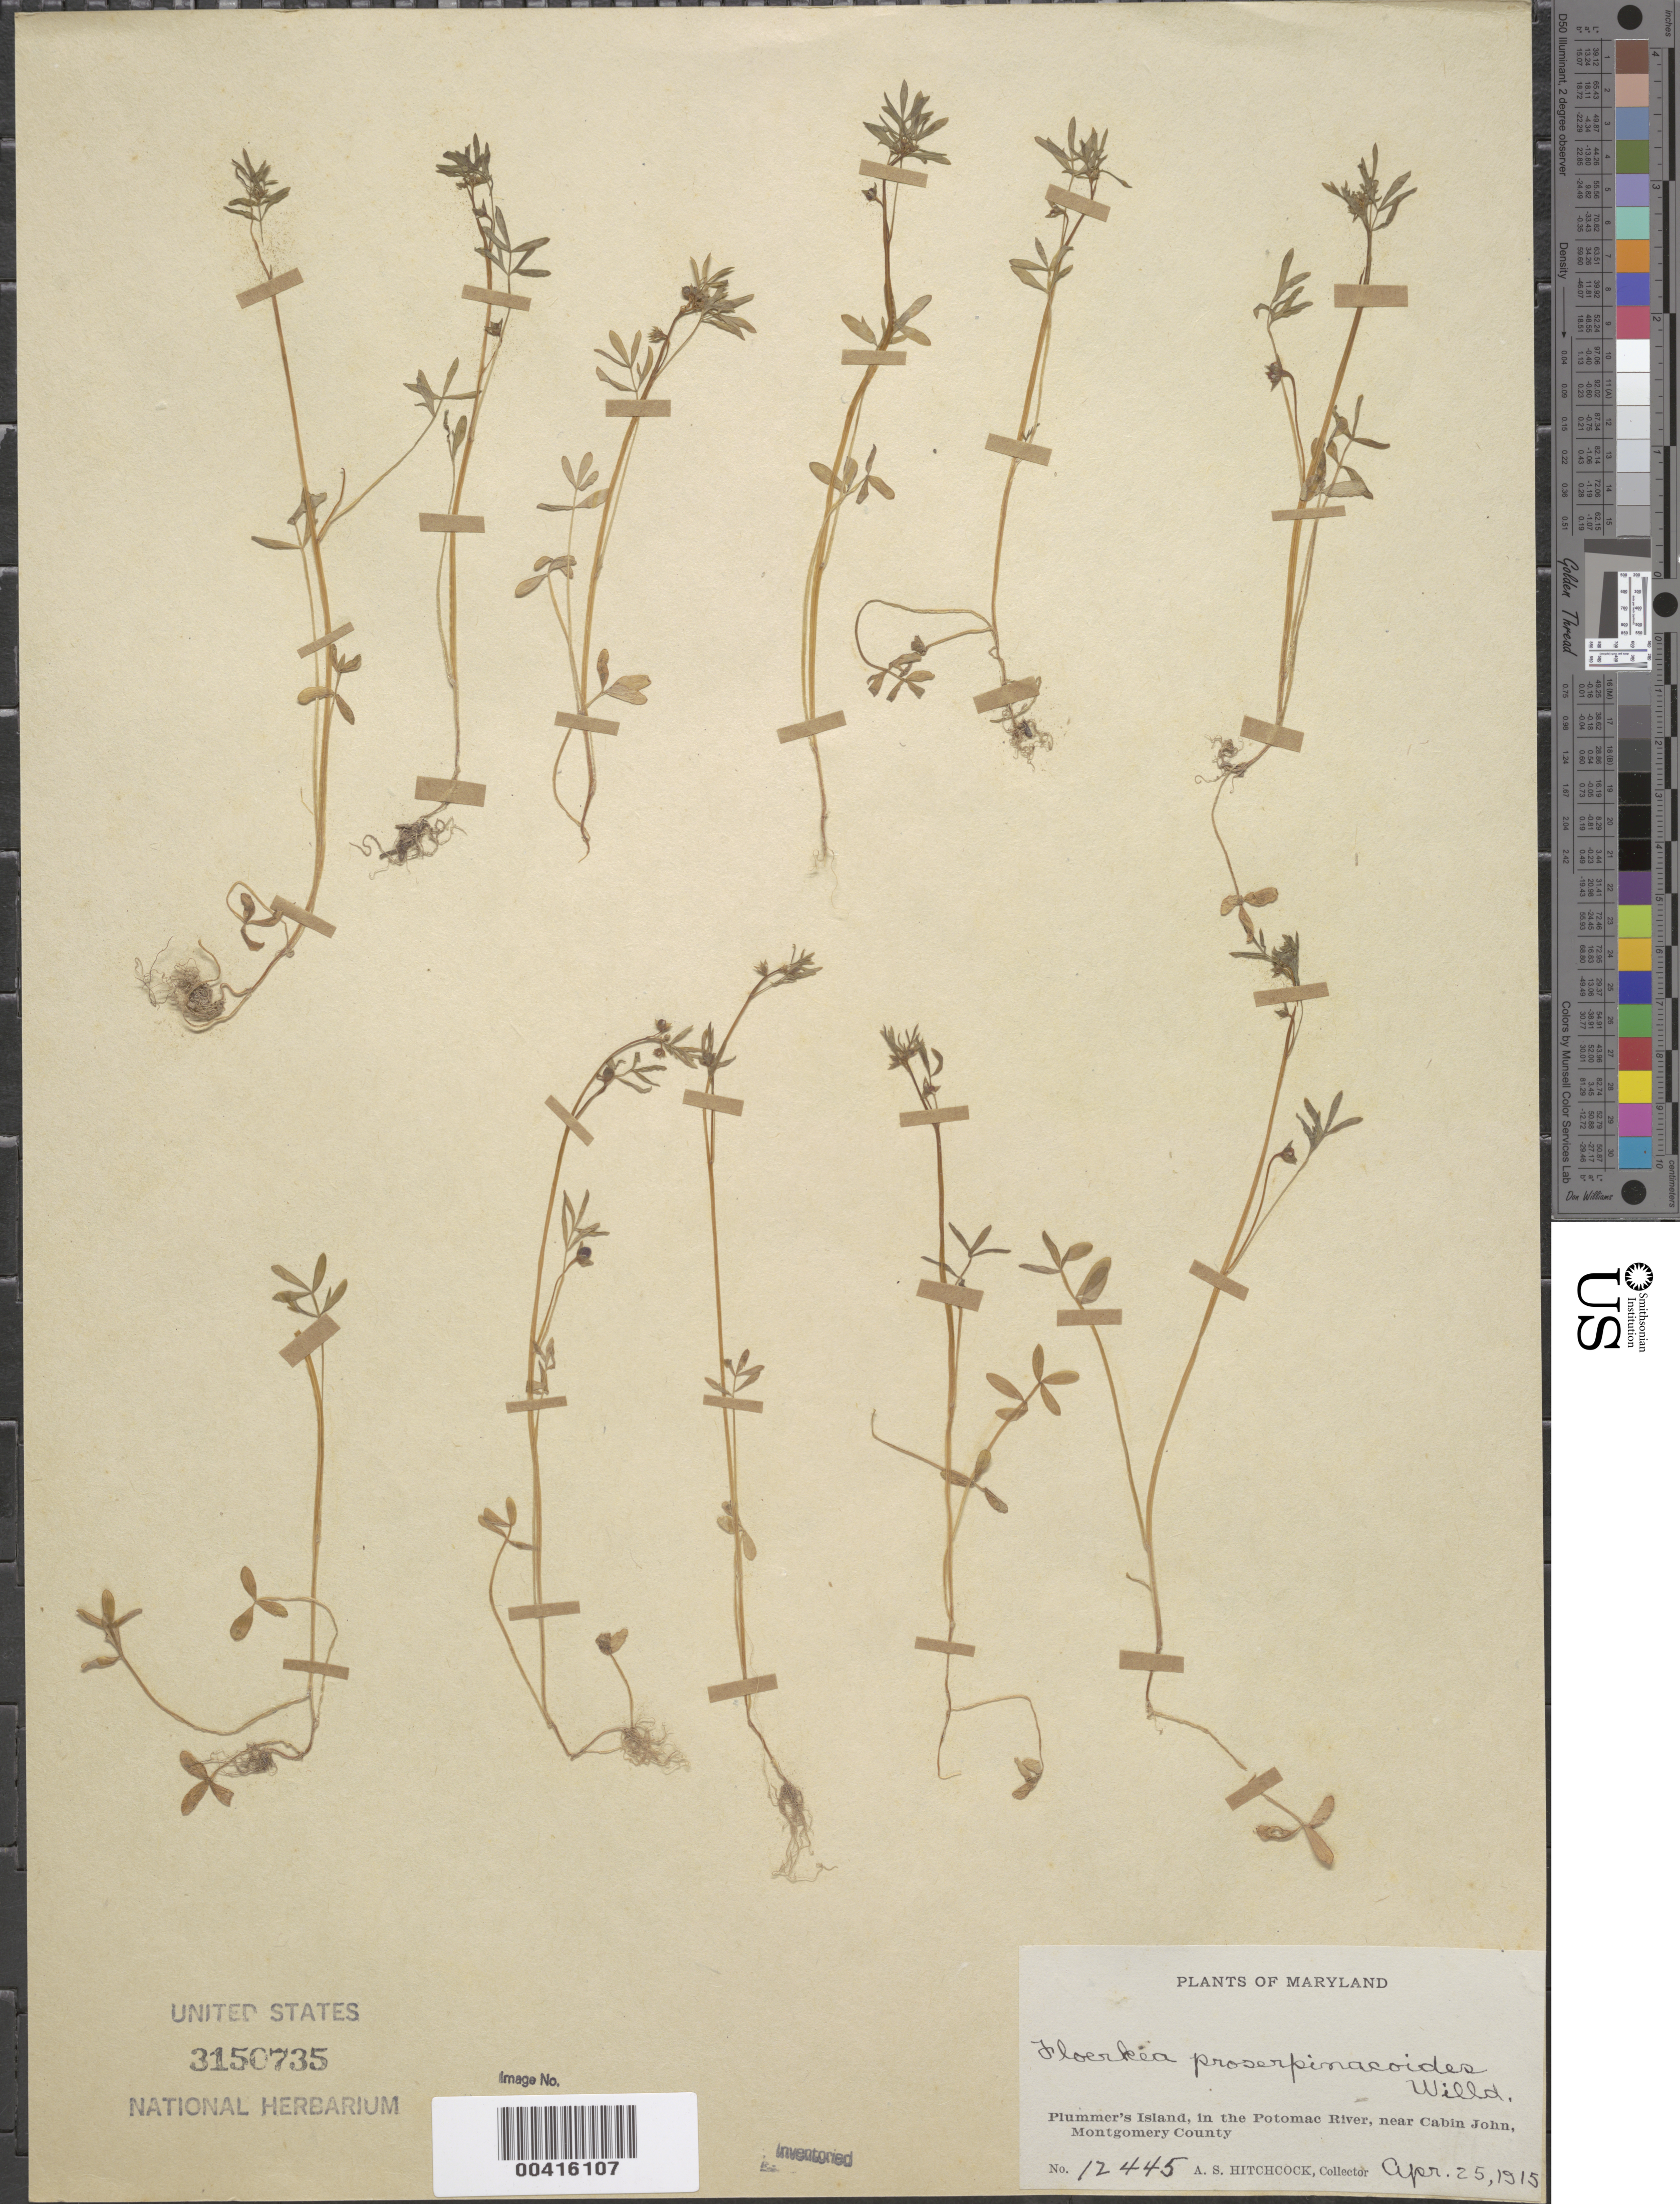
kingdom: Plantae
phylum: Tracheophyta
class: Magnoliopsida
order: Brassicales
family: Limnanthaceae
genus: Floerkea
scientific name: Floerkea proserpinacoides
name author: Willd.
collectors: A. S. Hitchcock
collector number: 12445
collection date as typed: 25 Apr 1915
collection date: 1915-04-25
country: United States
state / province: Maryland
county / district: Montgomery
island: Plummers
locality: Plummer's Island C. & O. Canal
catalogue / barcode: US 3150735